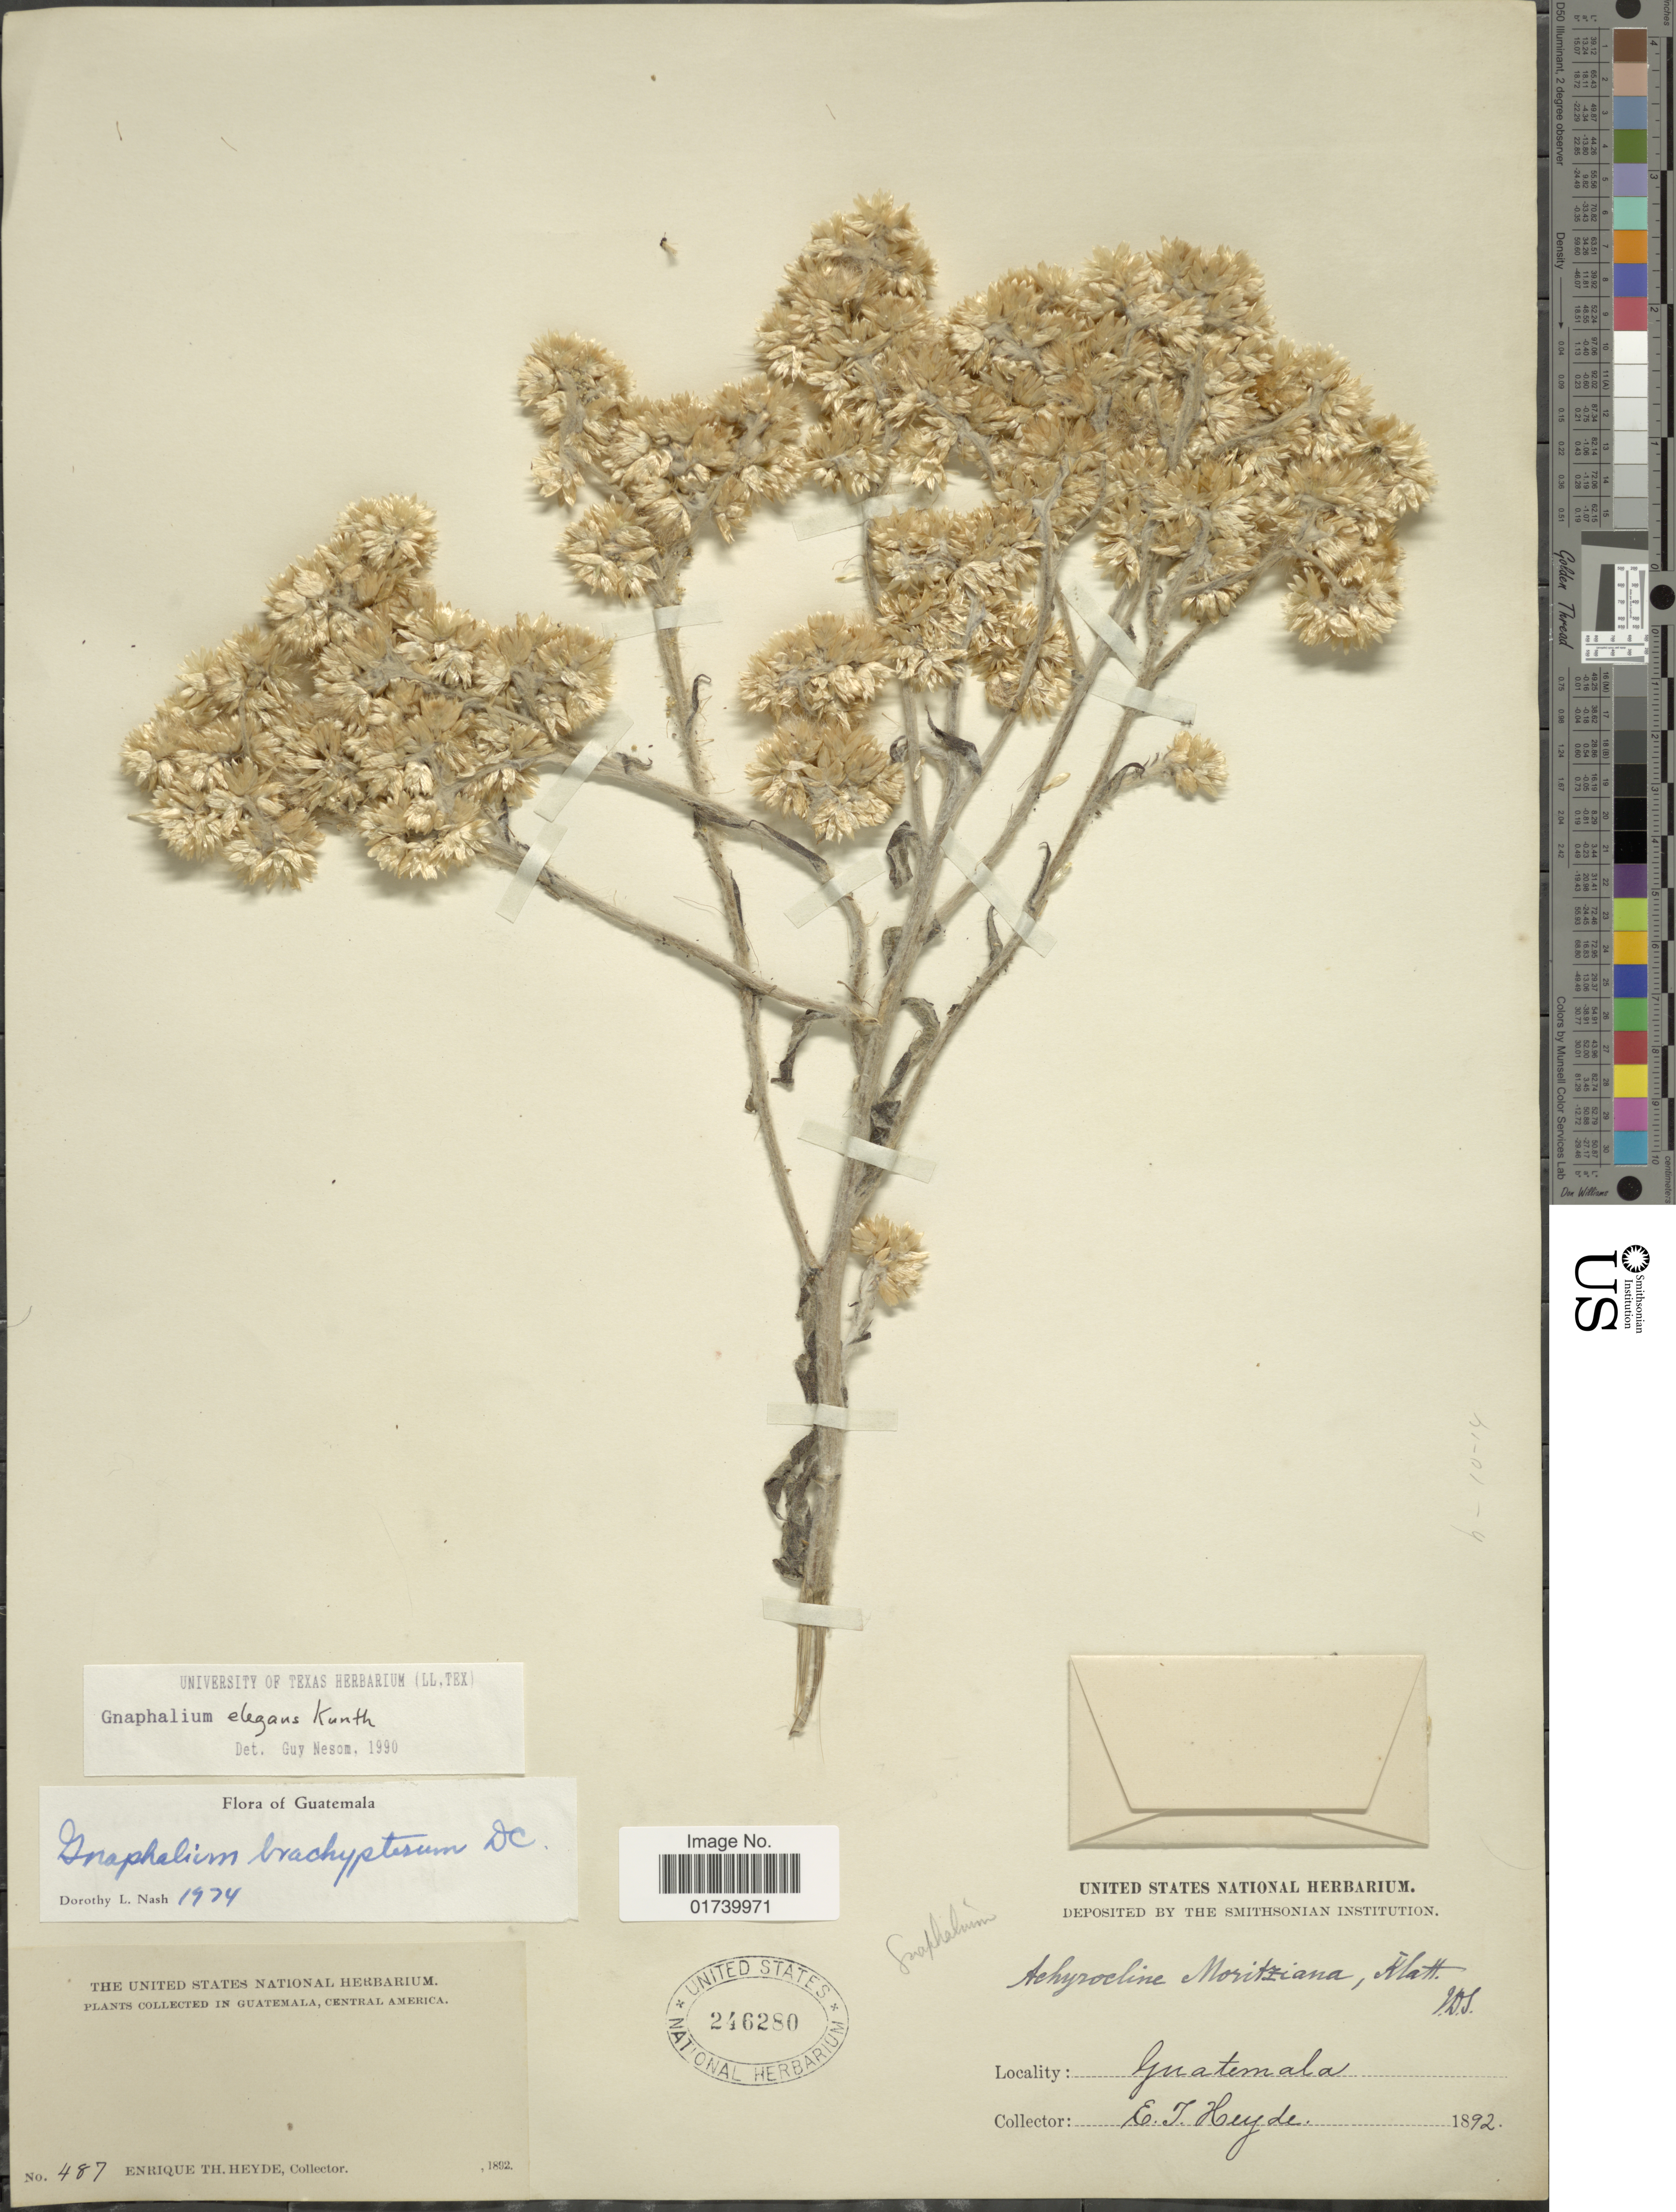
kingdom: Plantae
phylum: Tracheophyta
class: Magnoliopsida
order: Asterales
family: Asteraceae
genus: Pseudognaphalium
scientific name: Pseudognaphalium elegans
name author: (Kunth) Kartesz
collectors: E. T. Heyde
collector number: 487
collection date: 1892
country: Guatemala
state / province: Guatemala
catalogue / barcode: US 246280